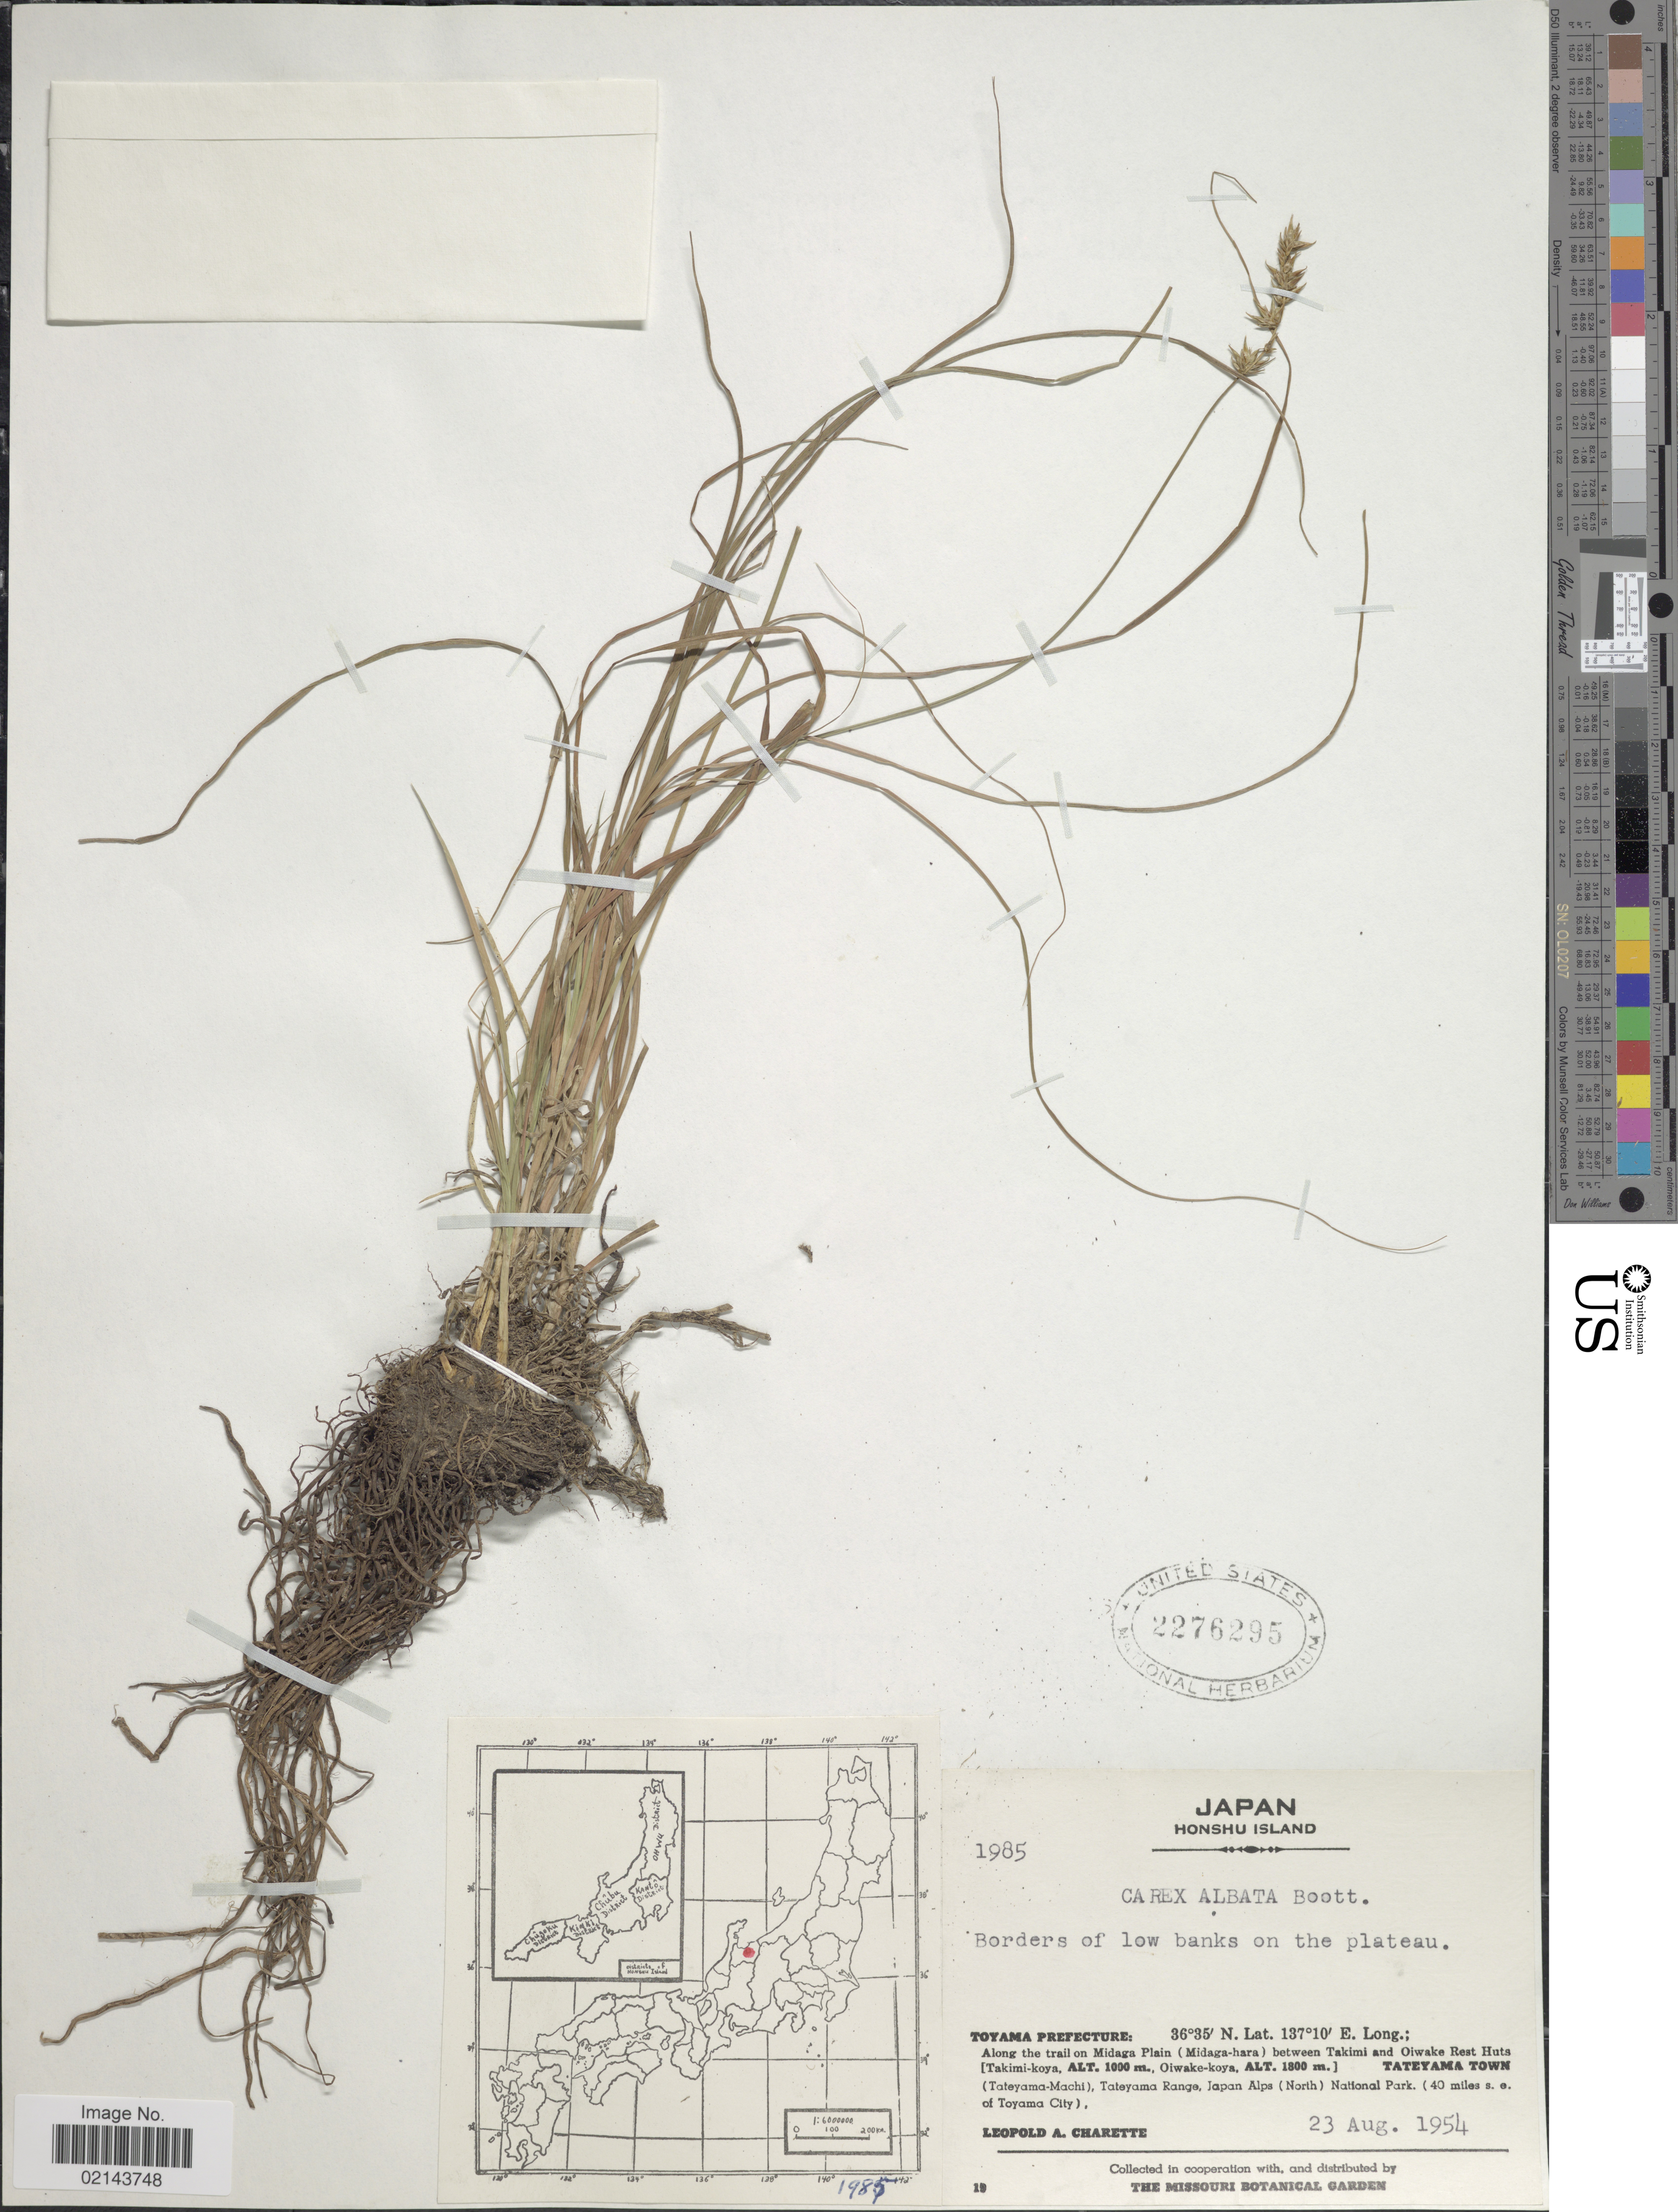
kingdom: Plantae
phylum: Tracheophyta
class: Liliopsida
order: Poales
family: Cyperaceae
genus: Carex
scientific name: Carex argyrolepis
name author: Maxim. ex Franch. & Sav.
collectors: L. A. Charette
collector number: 1985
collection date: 1954-08-23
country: Japan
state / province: Toyama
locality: Honshu Island. Toyama Prefecture: Along the trail on Midaga Plain (Midaga-hara) between Takimi and Oiwake Rest Huts [Takimi-koya, Oiwake-koya]. Tateyama Town (Tateyama-Machi), Tateyama Range, Japan Alps (North) National Park. (40 miles s. e. of Toyama City)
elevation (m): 1000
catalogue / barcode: US 2276295